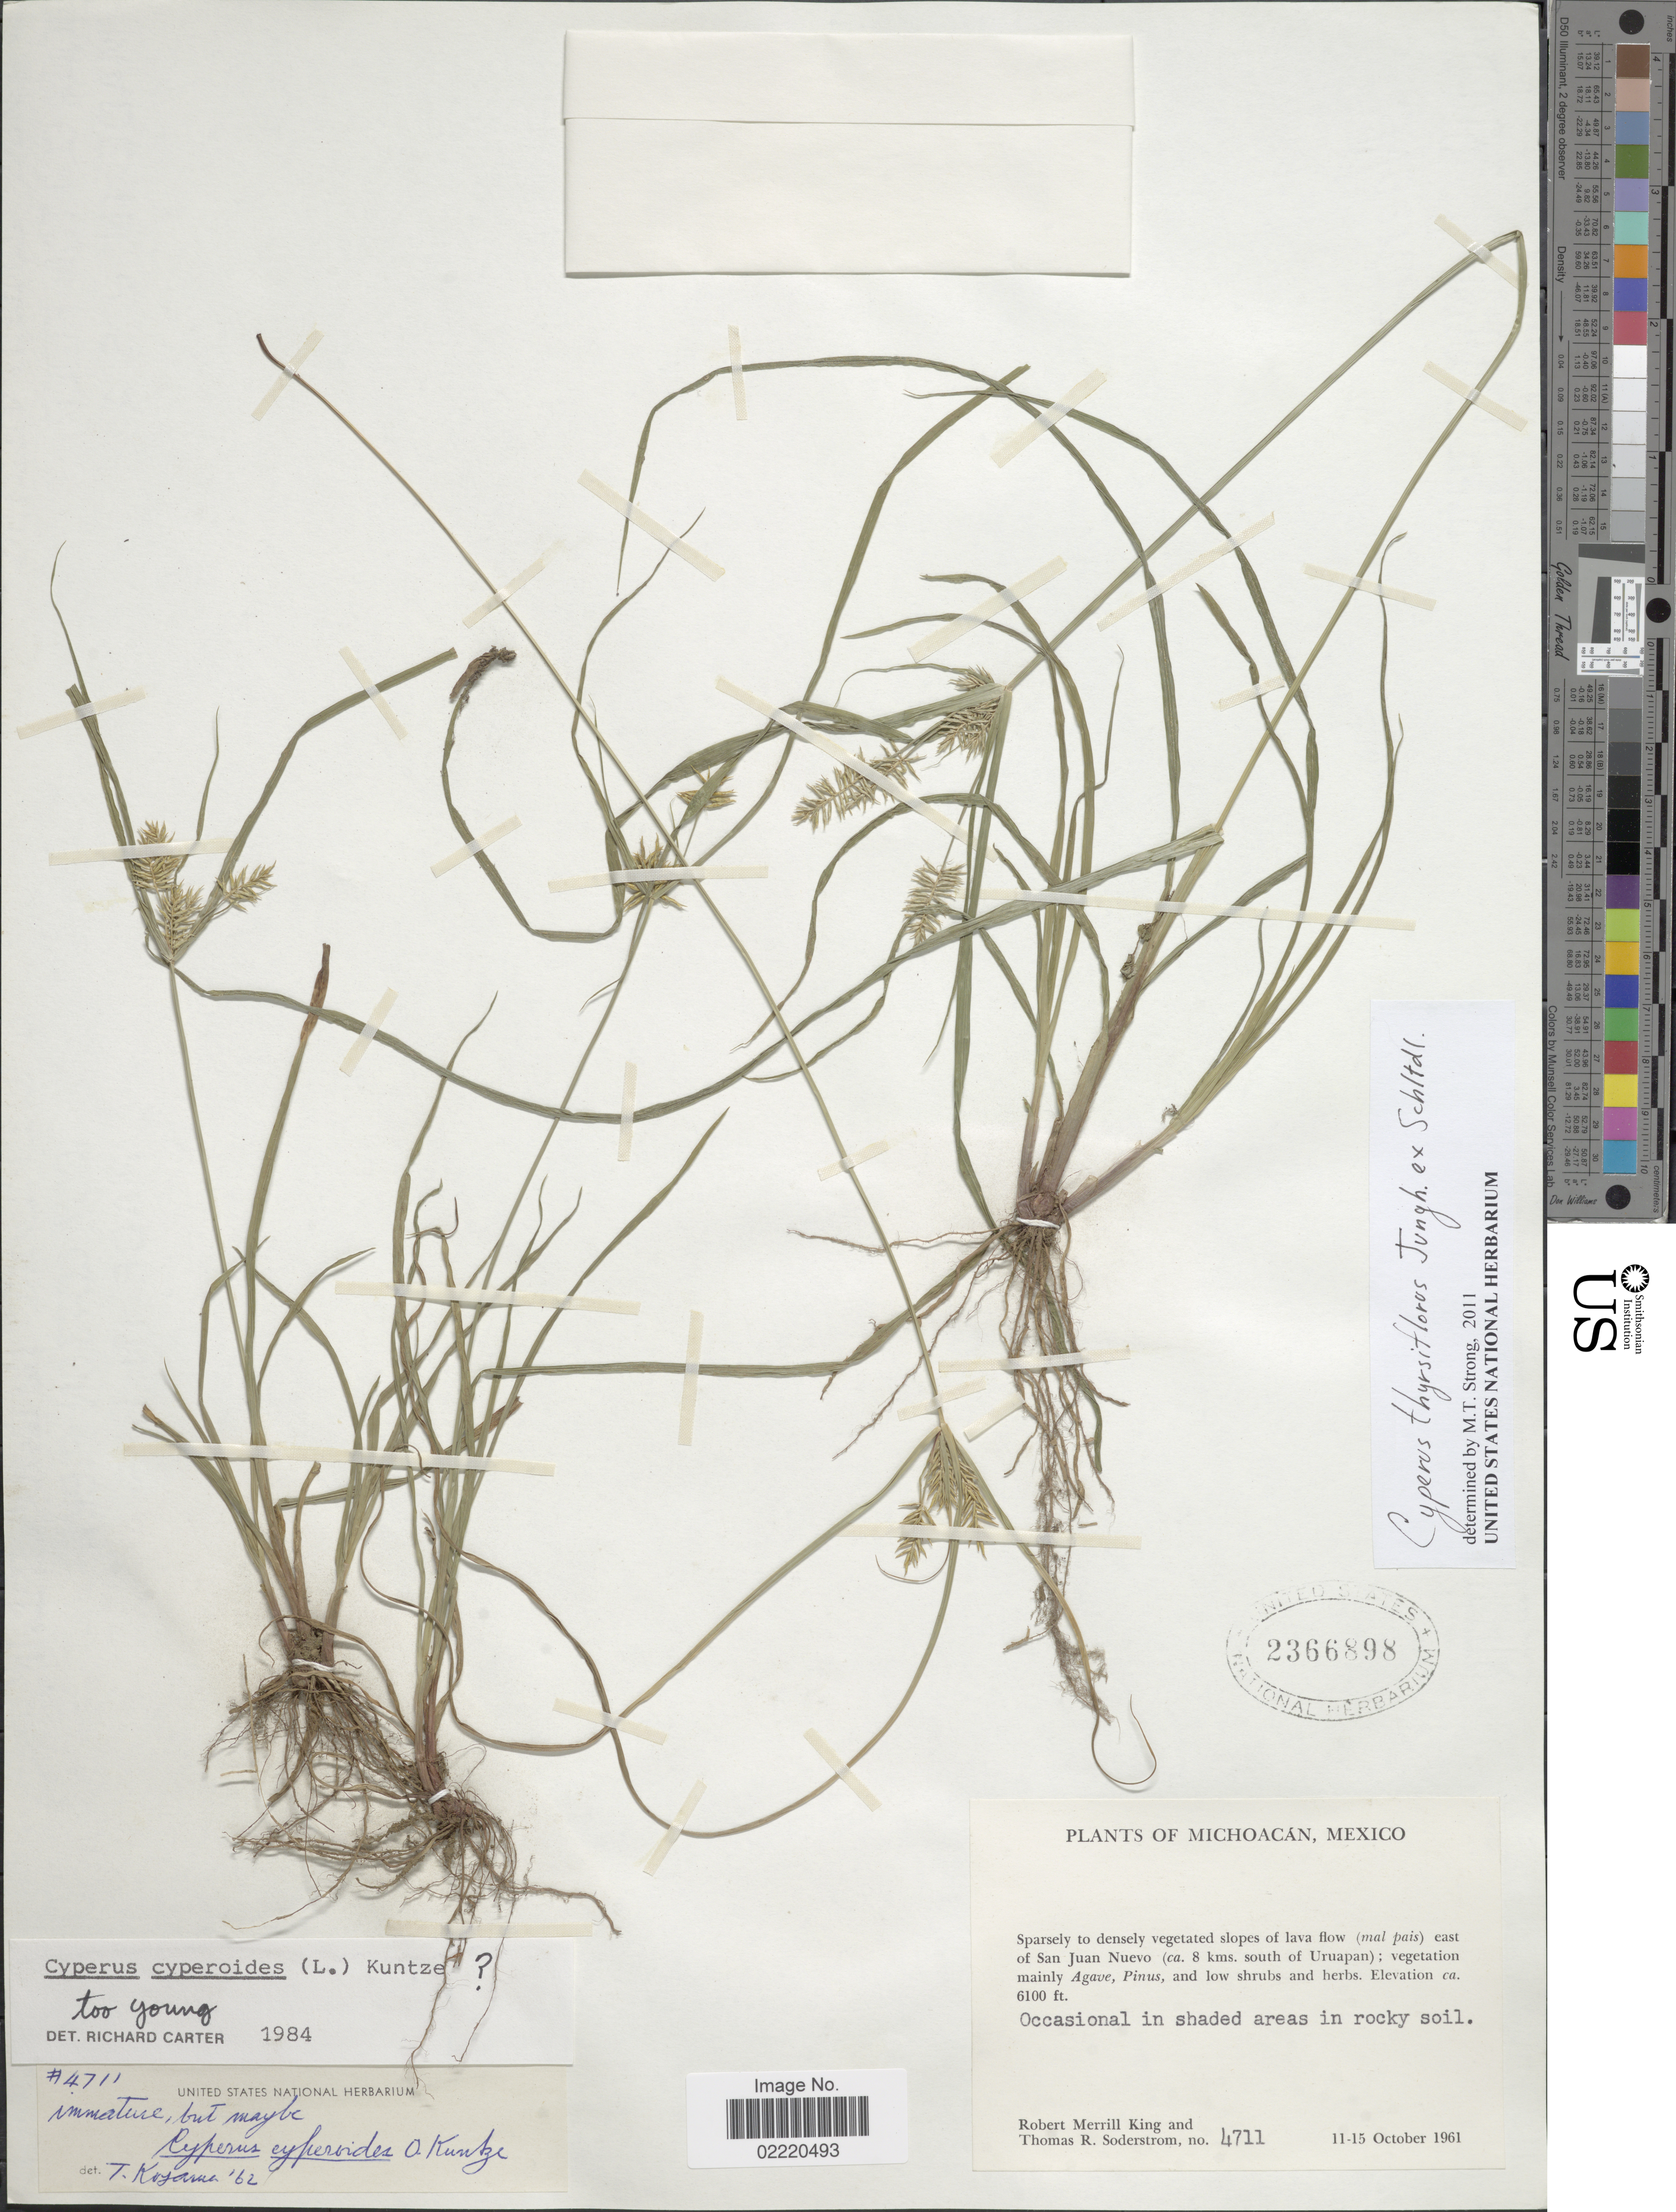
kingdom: Plantae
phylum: Tracheophyta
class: Liliopsida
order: Poales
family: Cyperaceae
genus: Cyperus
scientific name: Cyperus thyrsiflorus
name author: Jungh.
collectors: R. M. King & T. R. Soderstrom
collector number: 4711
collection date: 1961-10-11/1961-10-15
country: Mexico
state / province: Michoacán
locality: Sparsely to densely vegetated alopes of lava flow (mal pais) east of San Juan Nuevo (ca. 8 kms. south of Uruapan).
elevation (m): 1859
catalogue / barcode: US 2366898